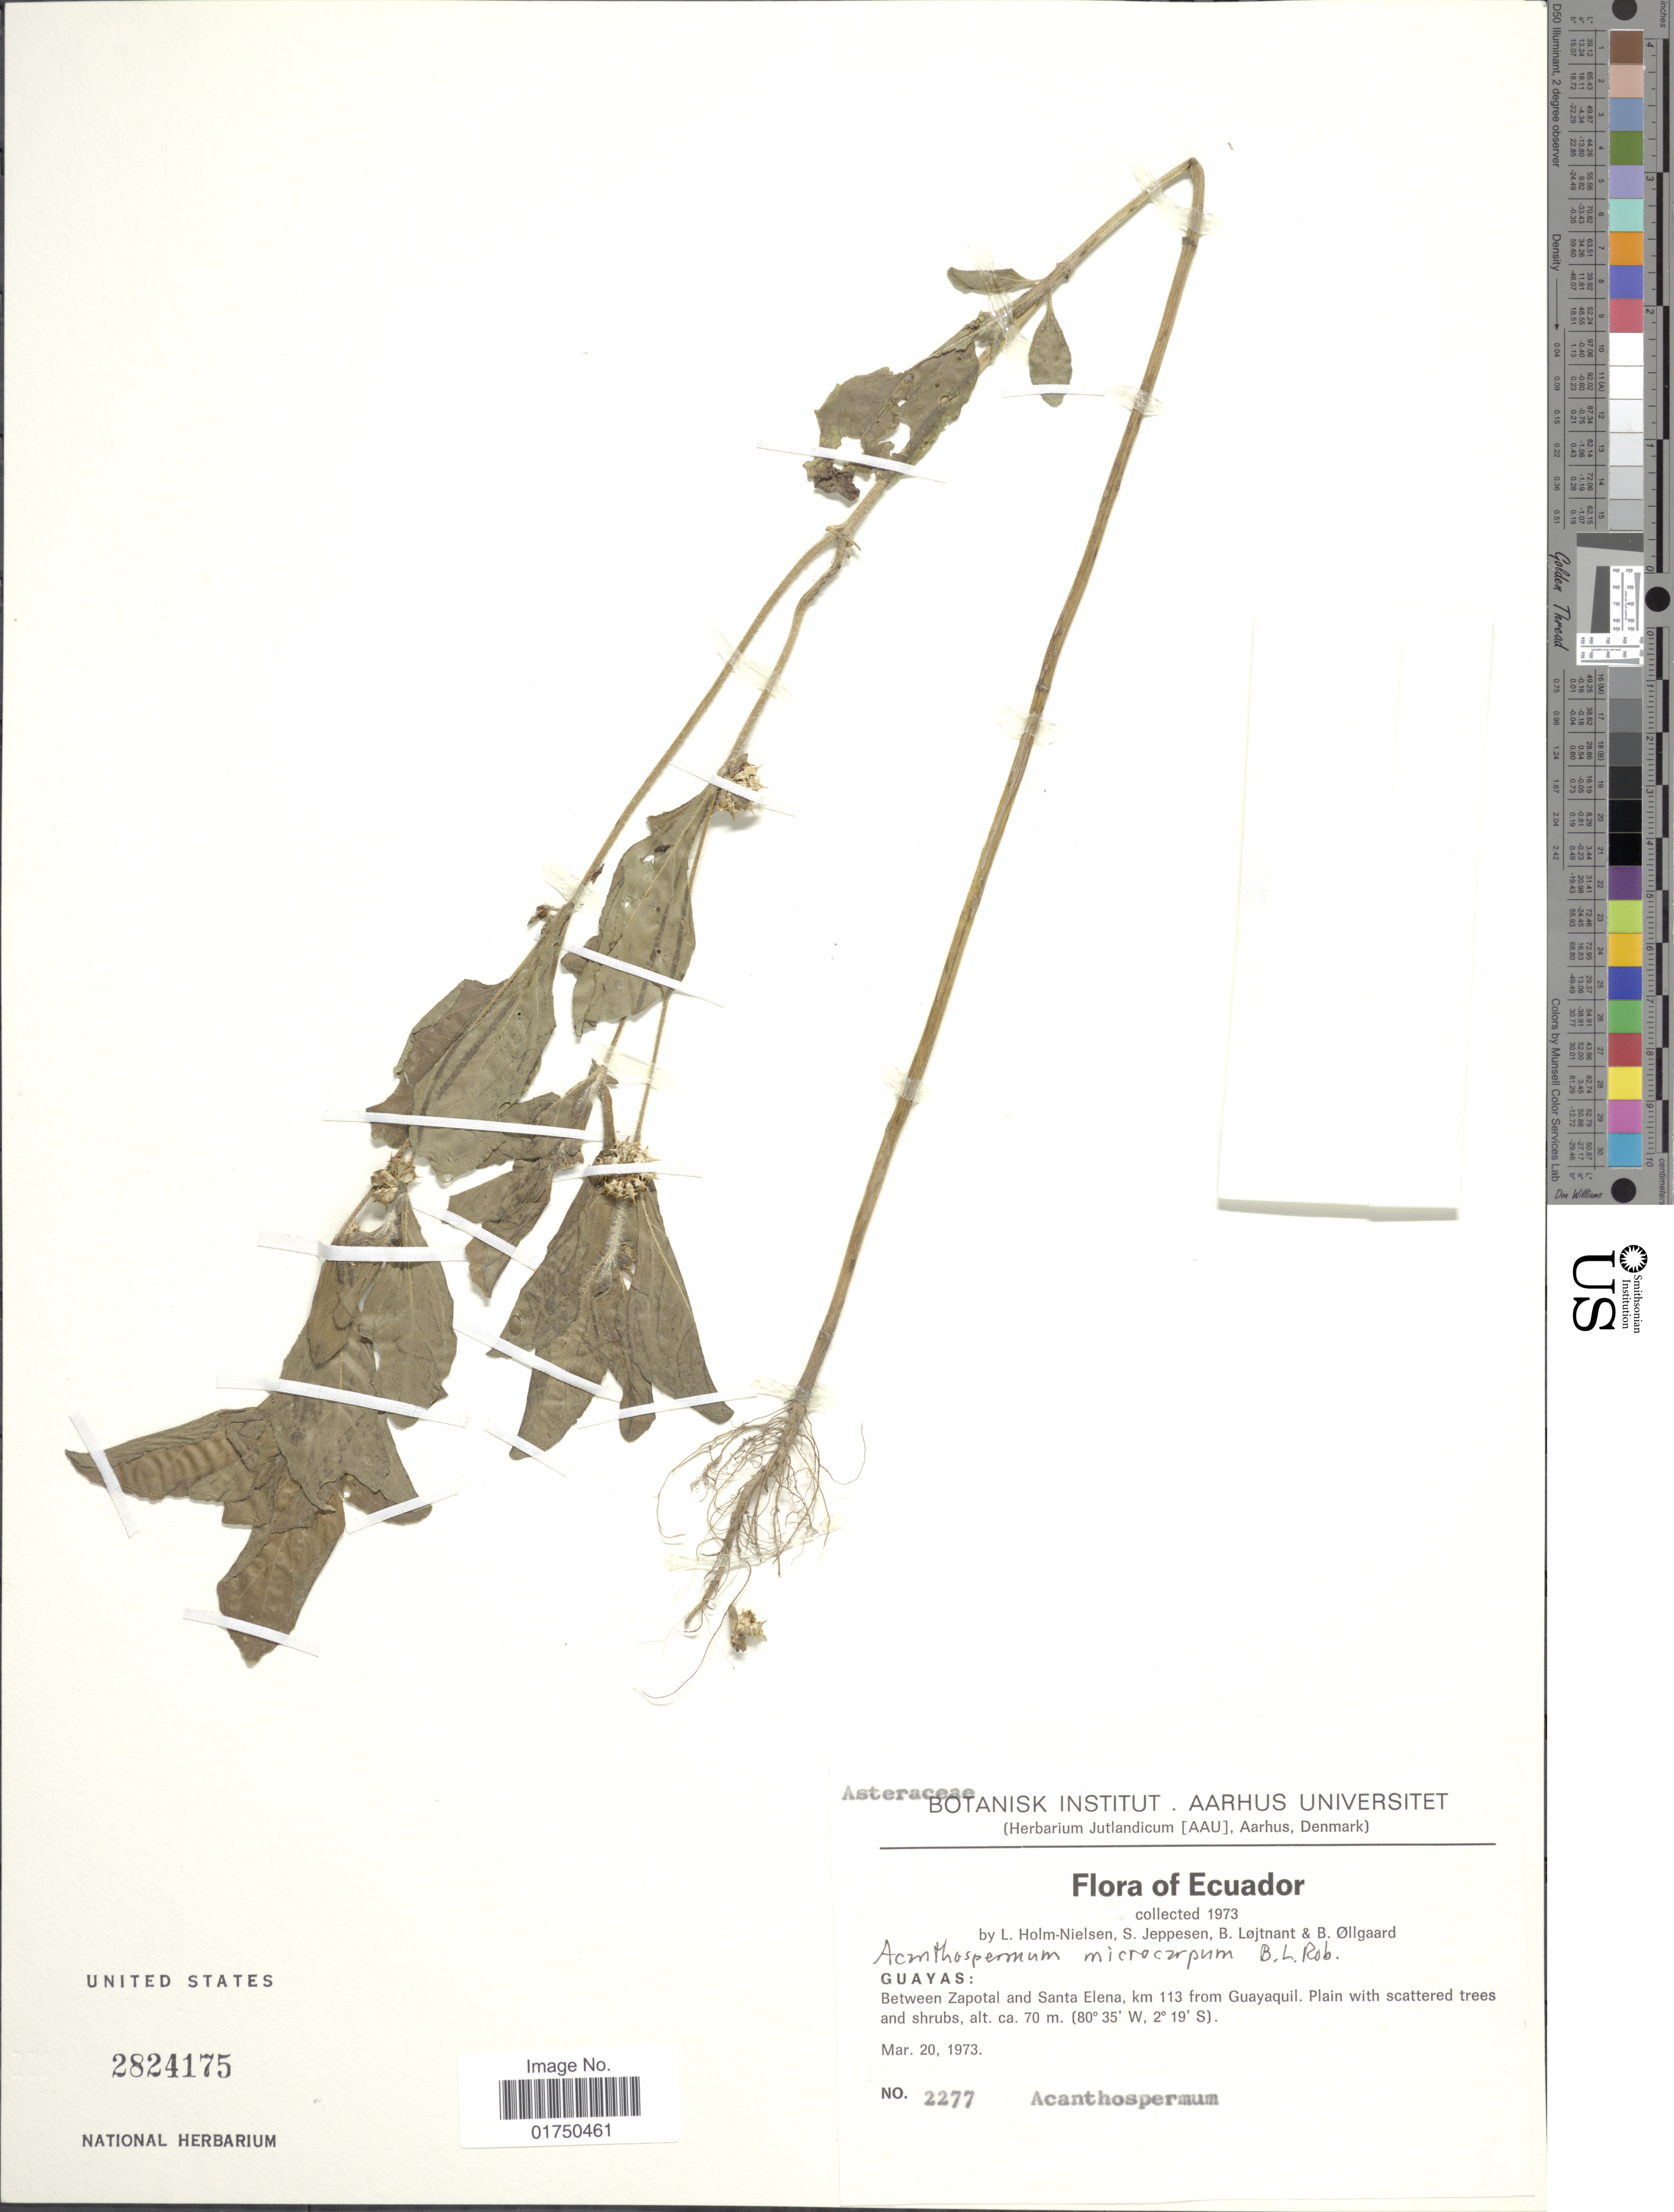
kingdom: Plantae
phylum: Tracheophyta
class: Magnoliopsida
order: Asterales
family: Asteraceae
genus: Acanthospermum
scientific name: Acanthospermum microcarpum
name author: B.L. Rob.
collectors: L. B. Holm-Nielsen, S. Jeppesen, B. Löjtnant & B. Øllgaard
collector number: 2277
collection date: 1973-03-20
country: Ecuador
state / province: Guayas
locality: Guayas: Between Zapotal and Santa Elena, km 113 from Guayaquil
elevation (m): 70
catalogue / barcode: US 2824175